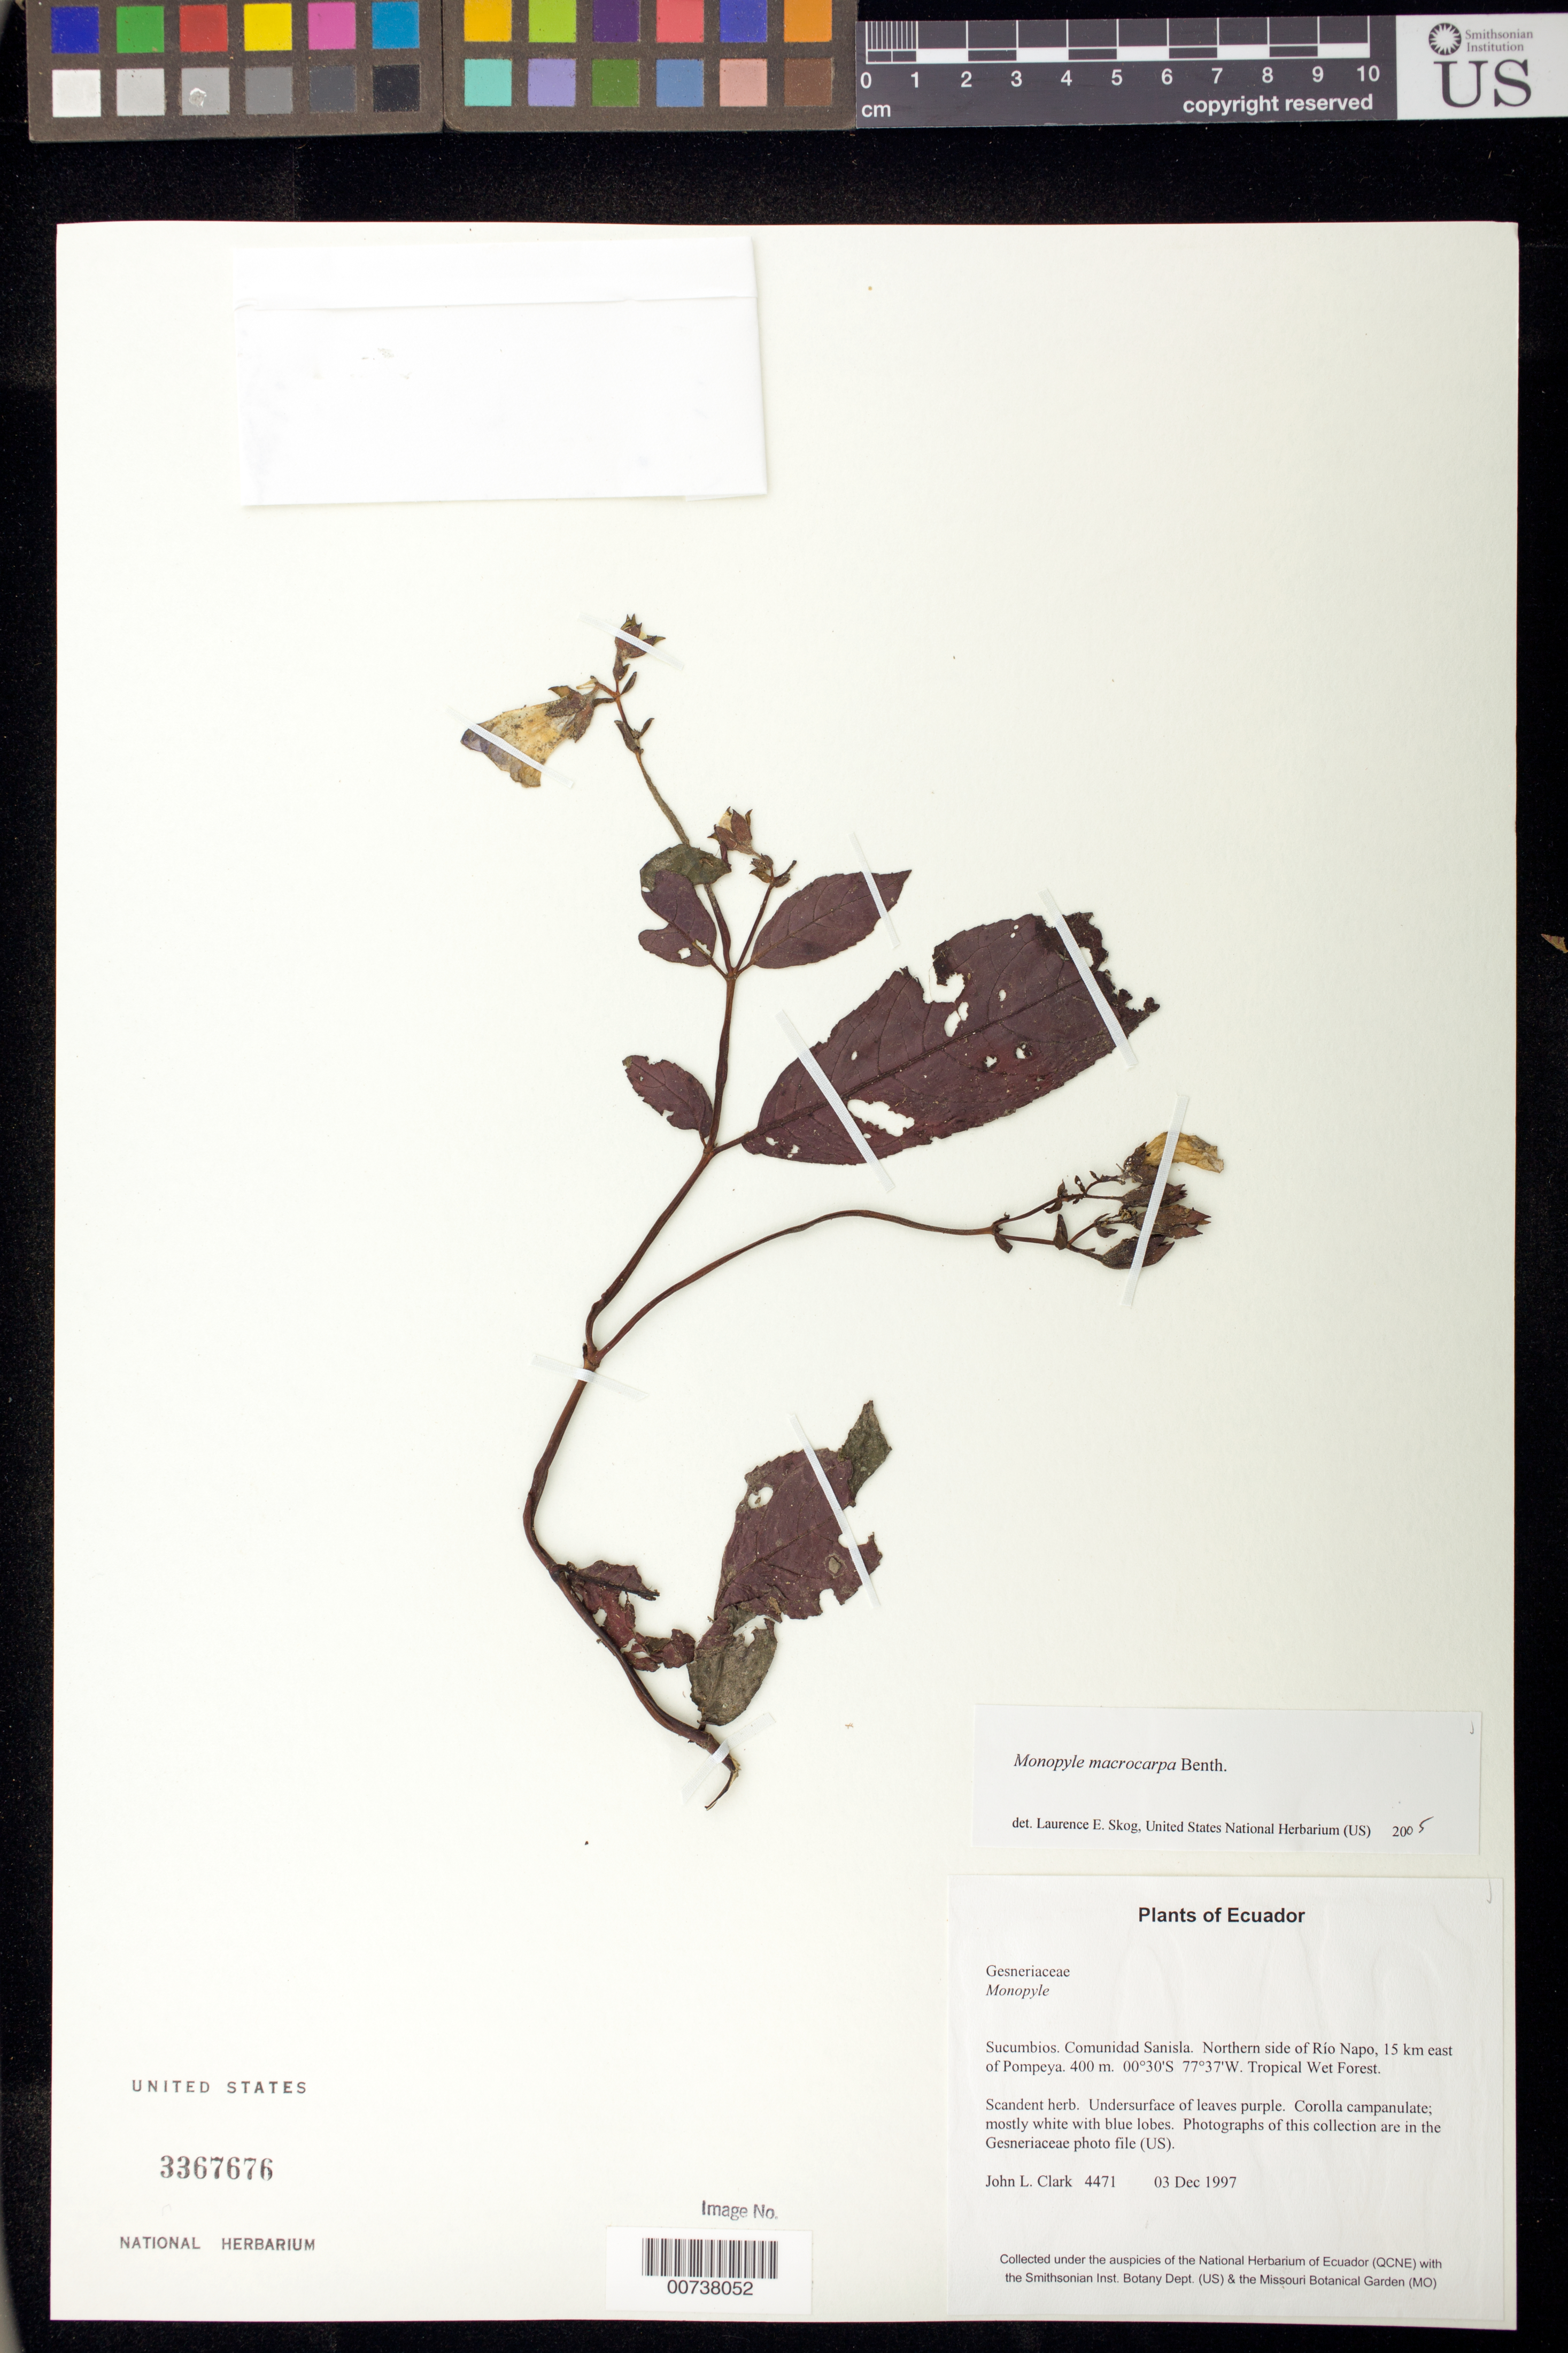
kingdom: Plantae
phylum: Tracheophyta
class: Magnoliopsida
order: Lamiales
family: Gesneriaceae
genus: Monopyle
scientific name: Monopyle macrocarpa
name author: Benth.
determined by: Skog, Laurence E.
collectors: J. L. Clark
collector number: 4471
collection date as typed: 03 Dec 1997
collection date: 1997-12-03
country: Ecuador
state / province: Sucumbíos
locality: Comunidad Sanisla. Northern side of Río Napo, 15 km east of Pompeya.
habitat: Tropical Wet Forest.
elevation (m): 400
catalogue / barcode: US 3367676